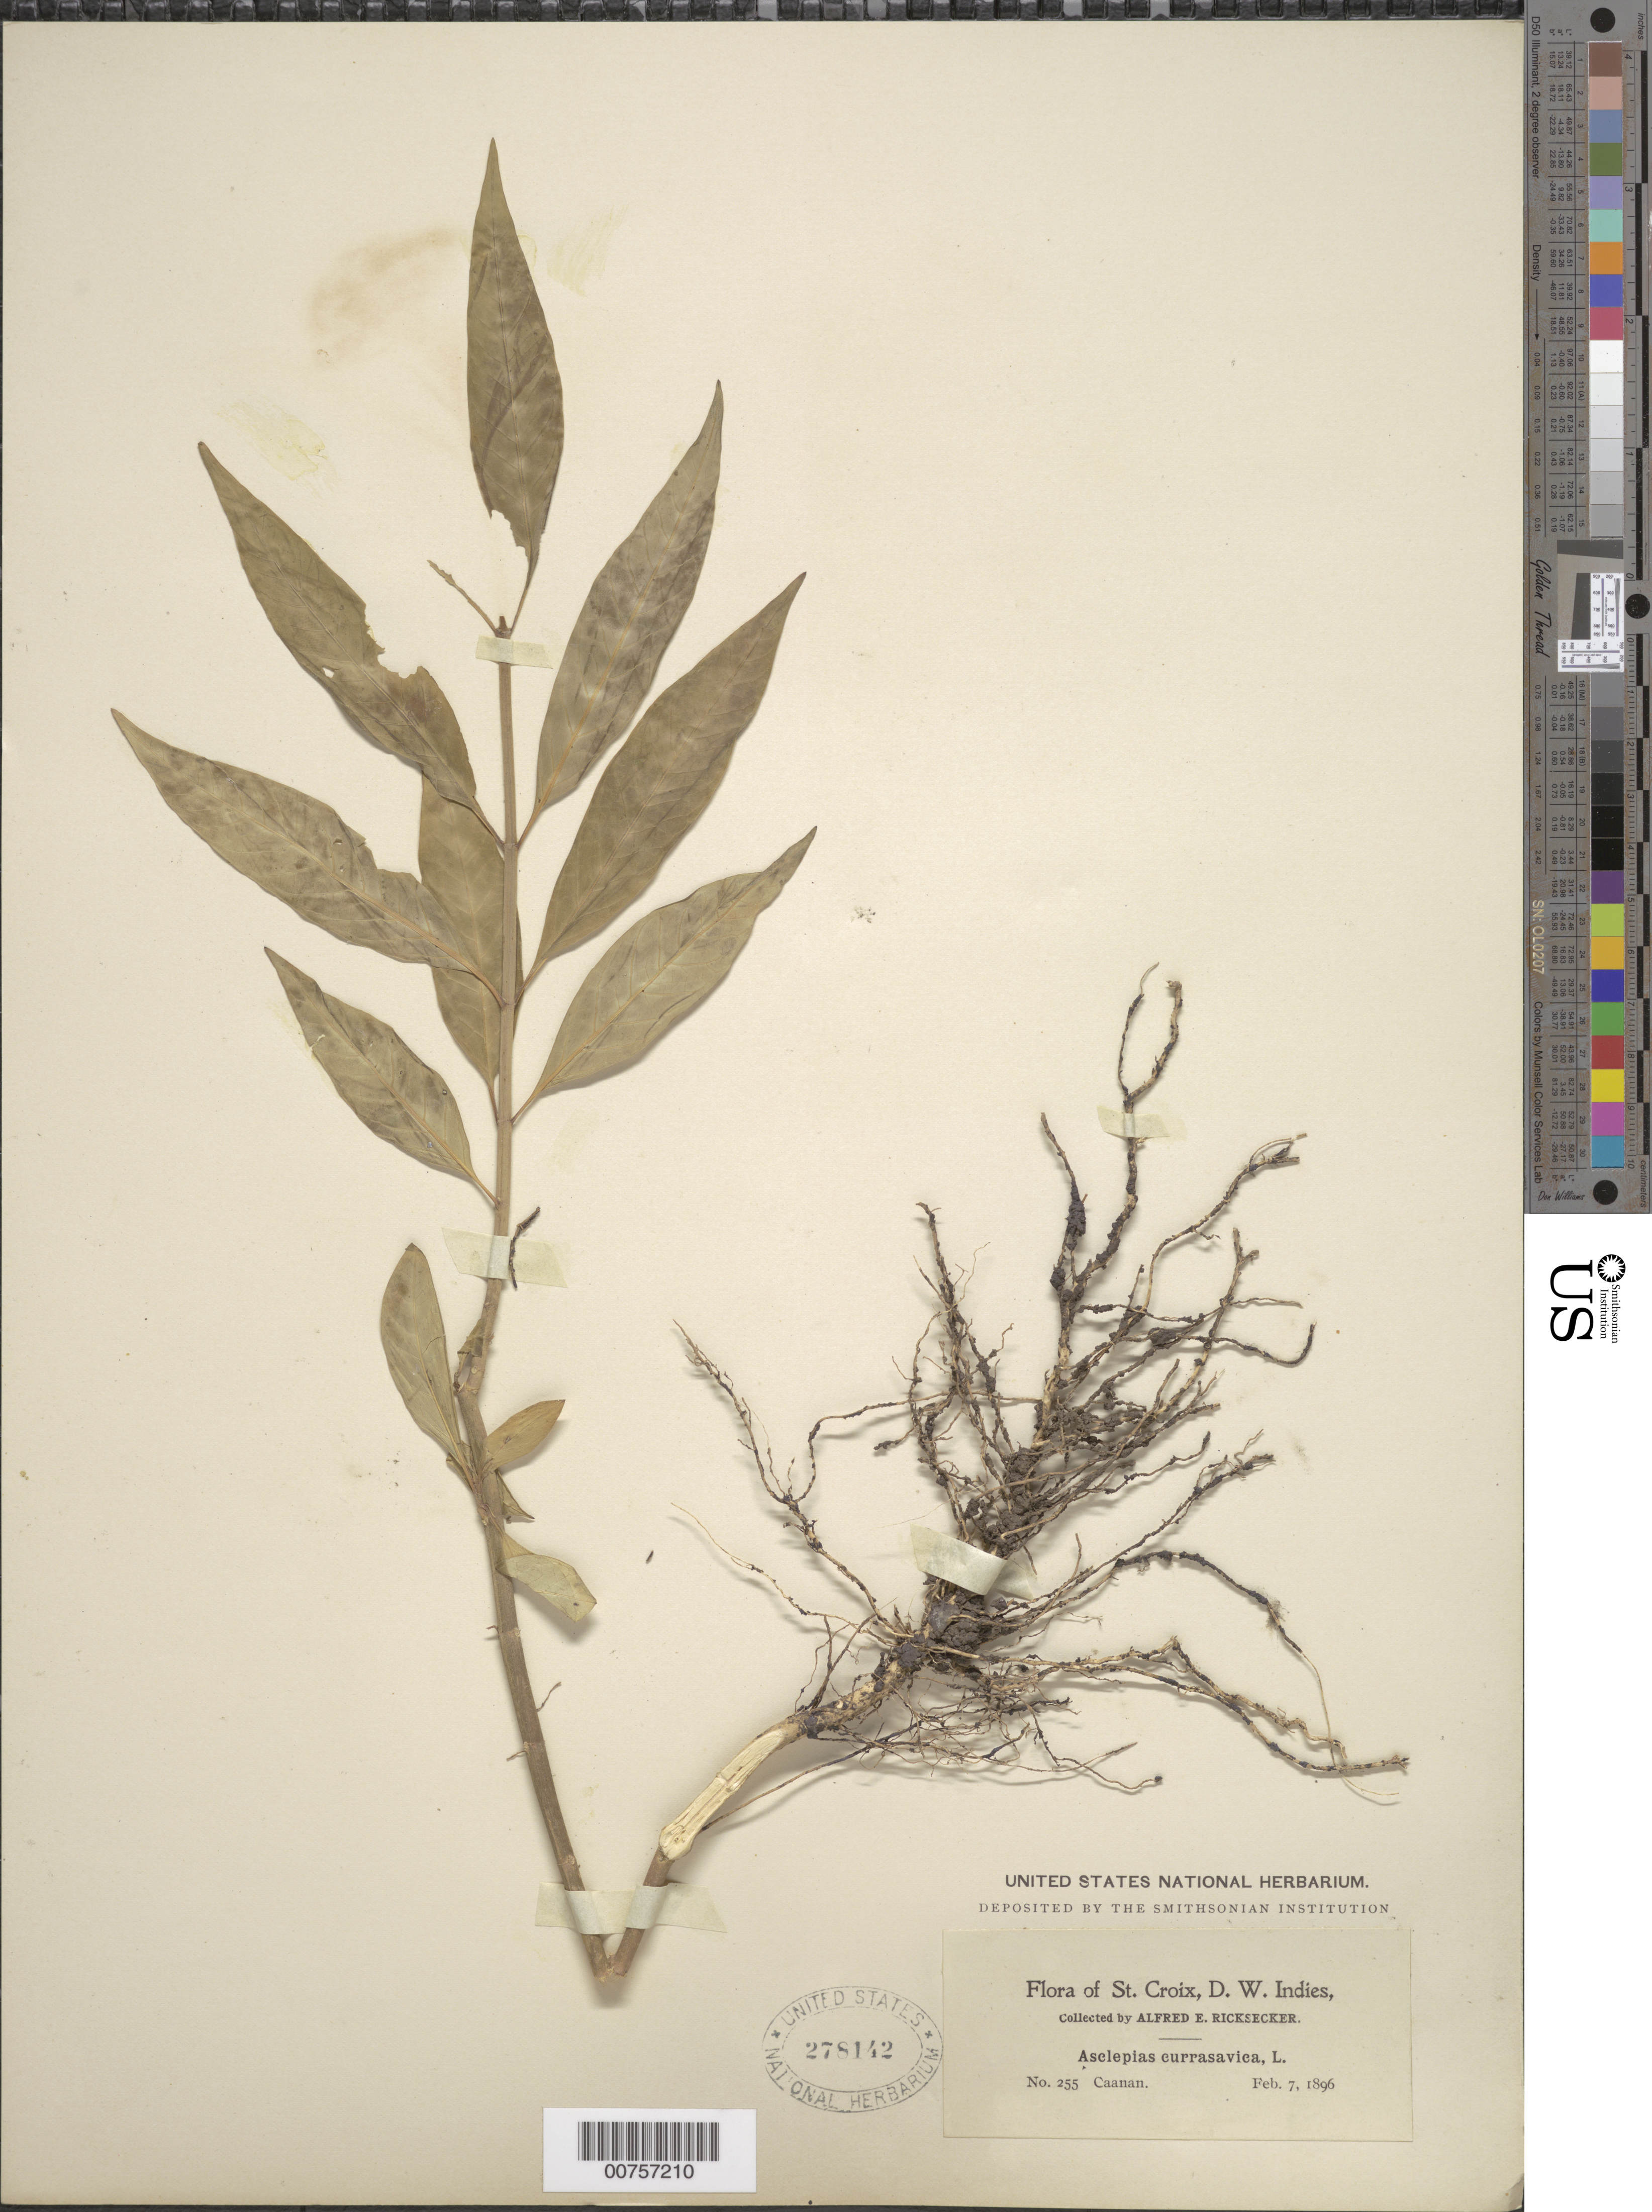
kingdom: Plantae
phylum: Tracheophyta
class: Magnoliopsida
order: Gentianales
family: Apocynaceae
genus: Asclepias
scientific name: Asclepias curassavica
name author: L.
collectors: A. E. Ricksecker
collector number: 255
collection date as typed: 07 Feb 1896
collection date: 1896-02-07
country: U.S. Virgin Islands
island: St. Croix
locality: Caanan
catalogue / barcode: US 278142